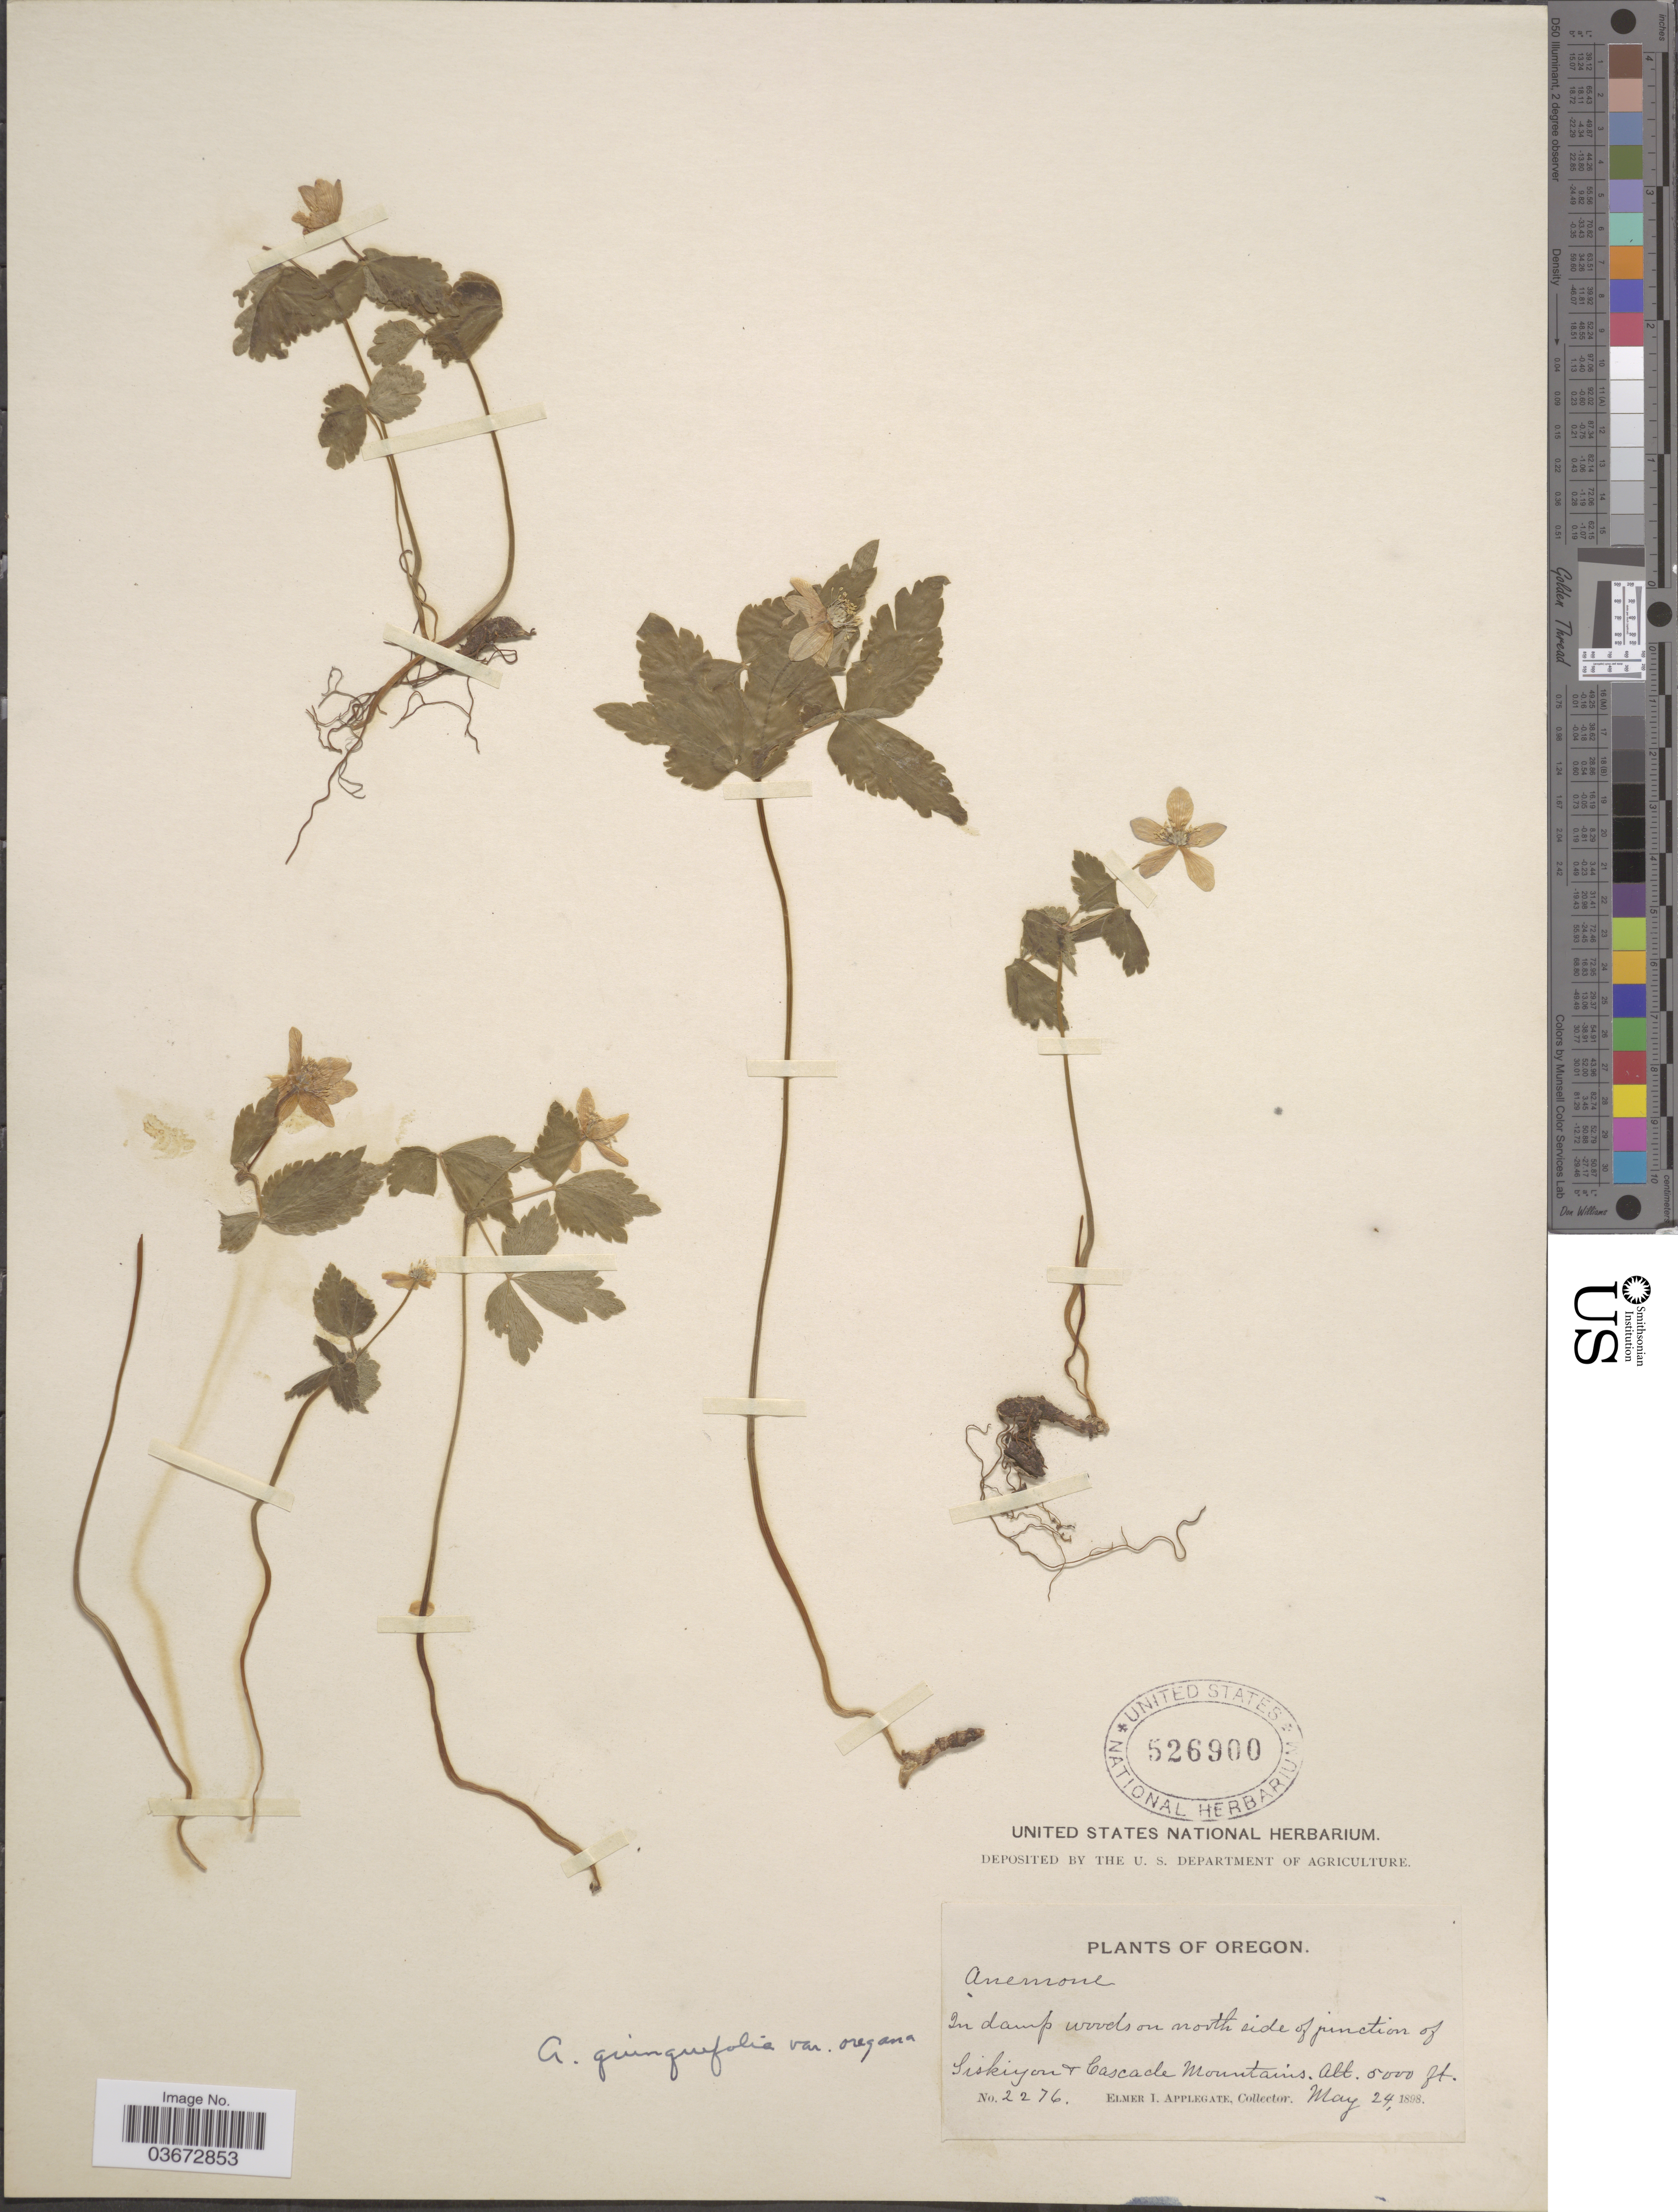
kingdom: Plantae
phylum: Tracheophyta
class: Magnoliopsida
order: Ranunculales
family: Ranunculaceae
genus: Anemone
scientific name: Anemone quinquefolia var. oregana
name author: (A. Gray) B.L. Rob.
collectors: E. I. Applegate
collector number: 2276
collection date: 1898-05-24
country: United States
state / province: Oregon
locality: In damp woods on north side of junction of Siskiyou + Cascade Mountains.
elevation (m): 1524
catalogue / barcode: US 526900